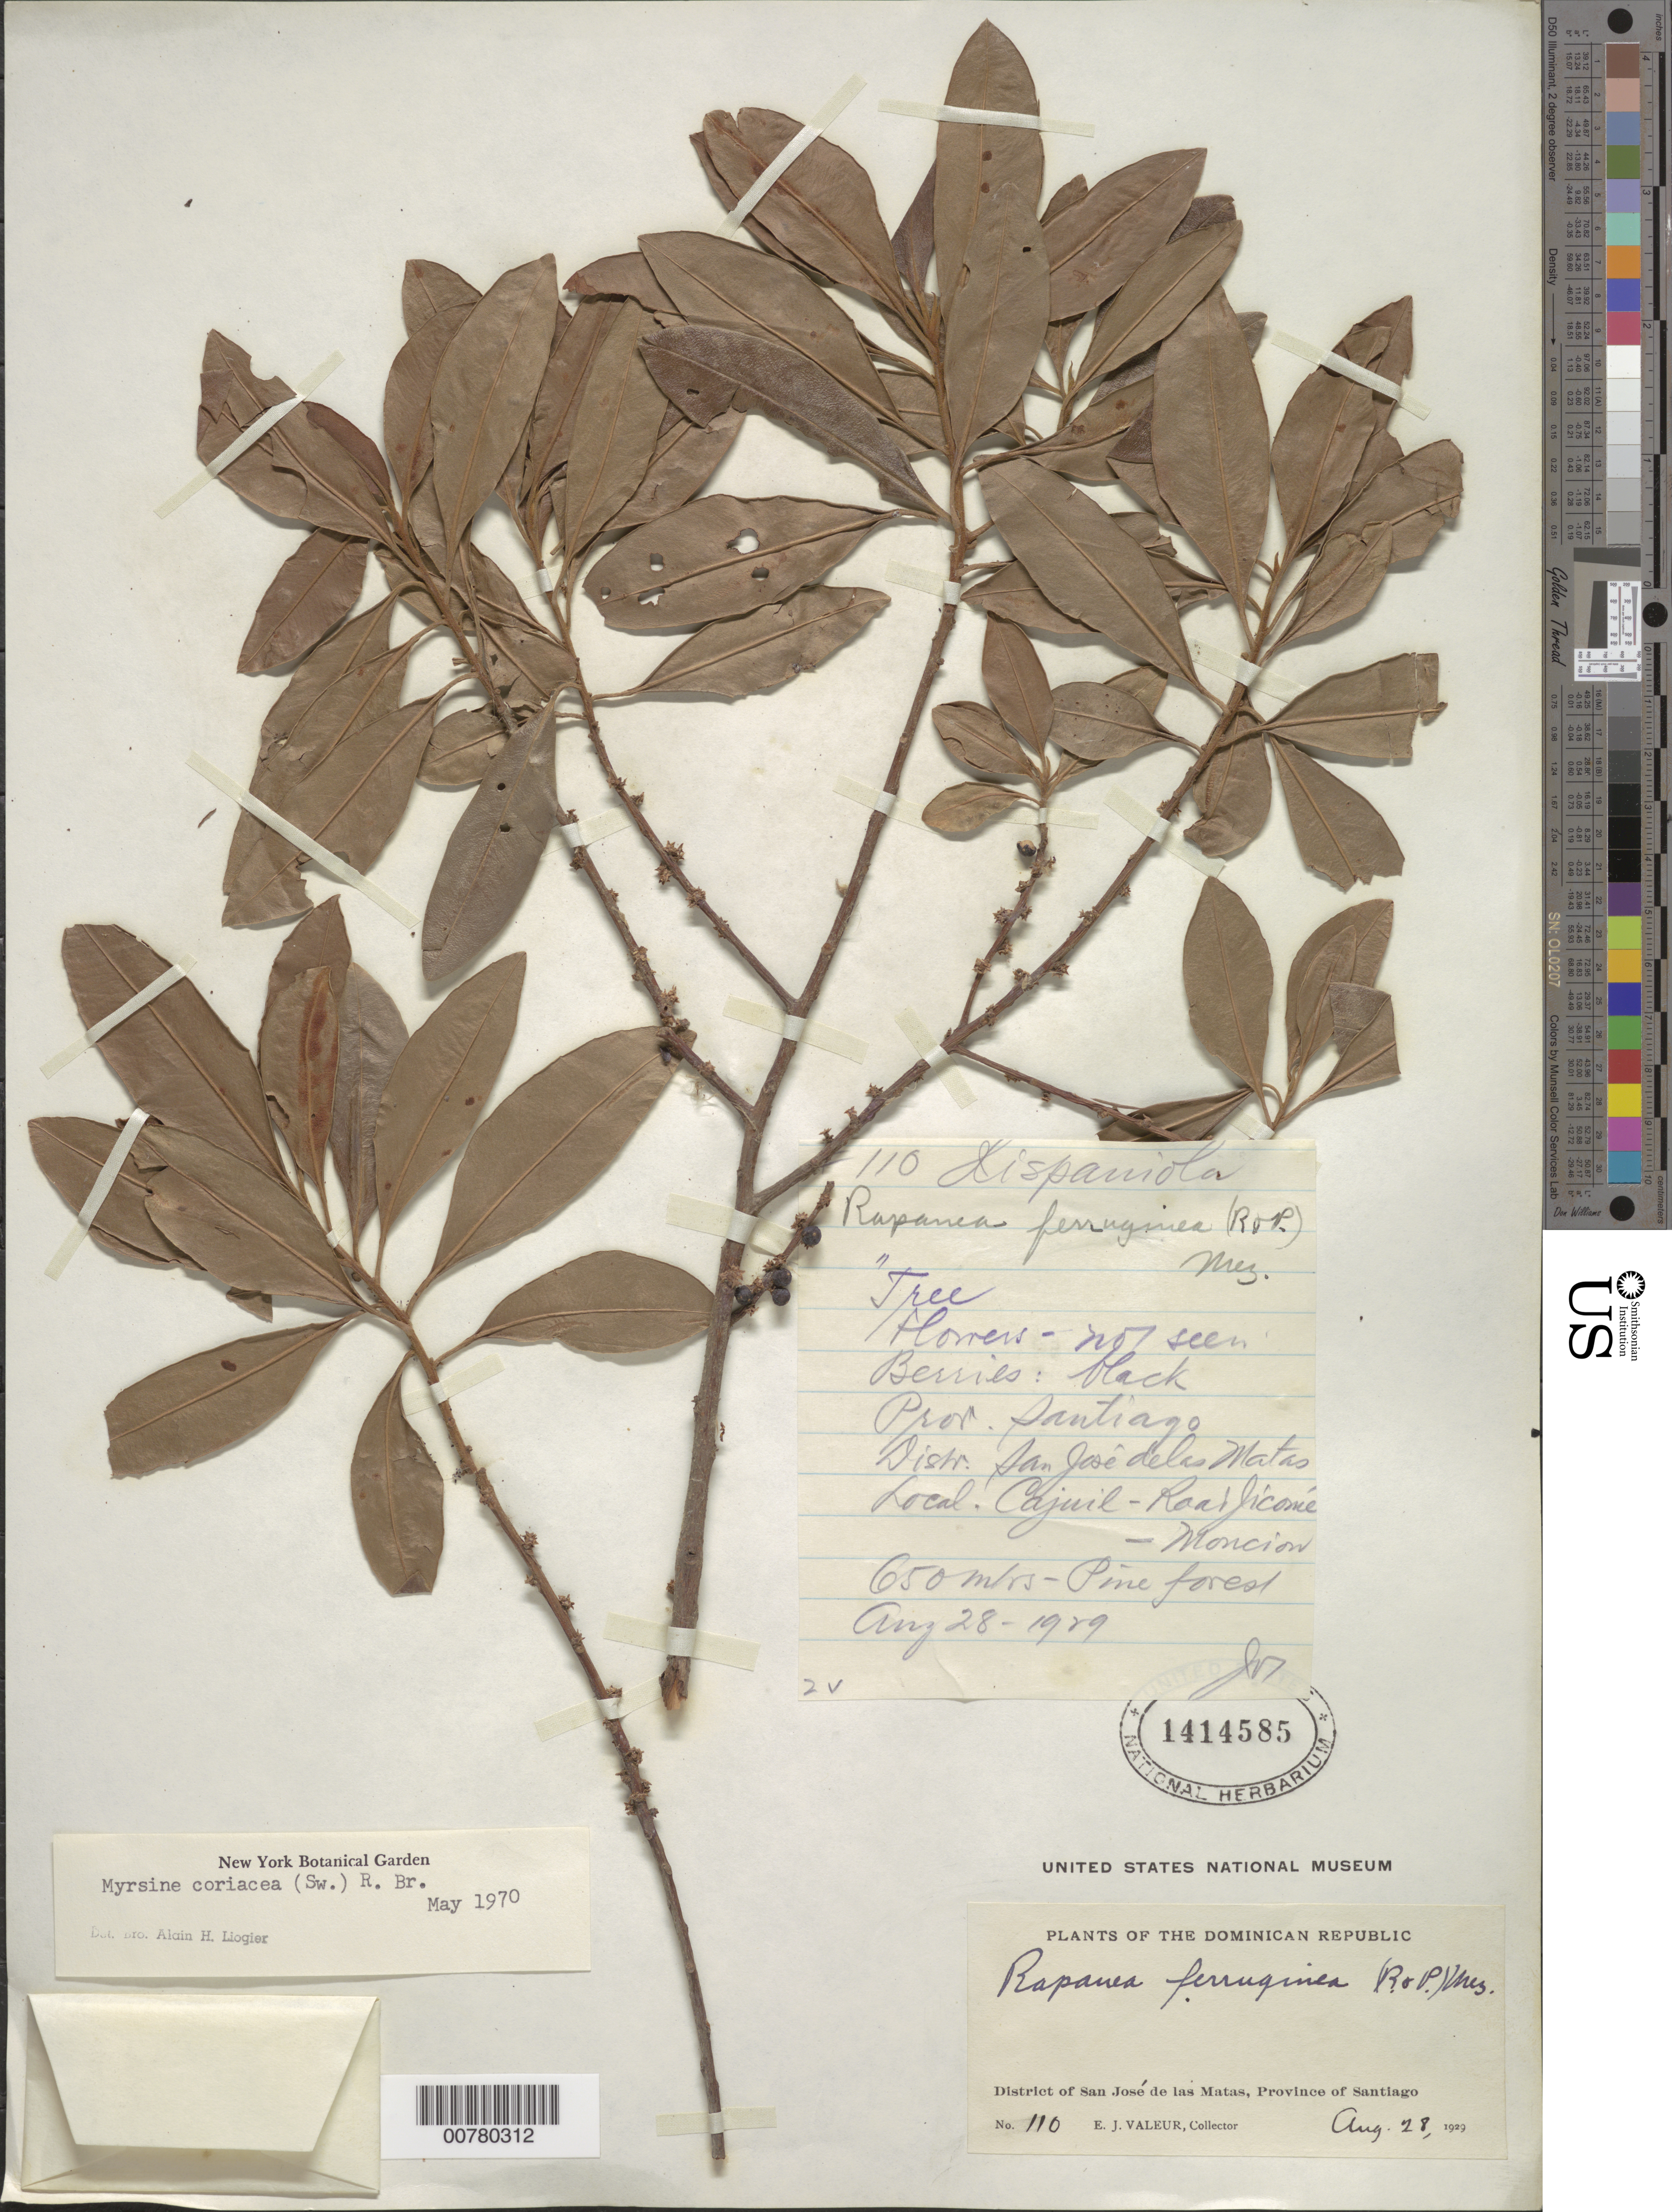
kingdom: Plantae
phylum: Tracheophyta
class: Magnoliopsida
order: Ericales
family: Primulaceae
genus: Myrsine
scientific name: Myrsine coriacea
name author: (Sw.) R. Br. ex Roem. & Schult.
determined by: Liogier, Alain H.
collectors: E. Valeur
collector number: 110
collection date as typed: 28 Aug 1929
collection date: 1929-08-28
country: Dominican Republic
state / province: Santiago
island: Hispaniola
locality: San José de las Matas, Cajuil, road Jicomé.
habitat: Pine forest.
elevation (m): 650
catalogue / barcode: US 1414585